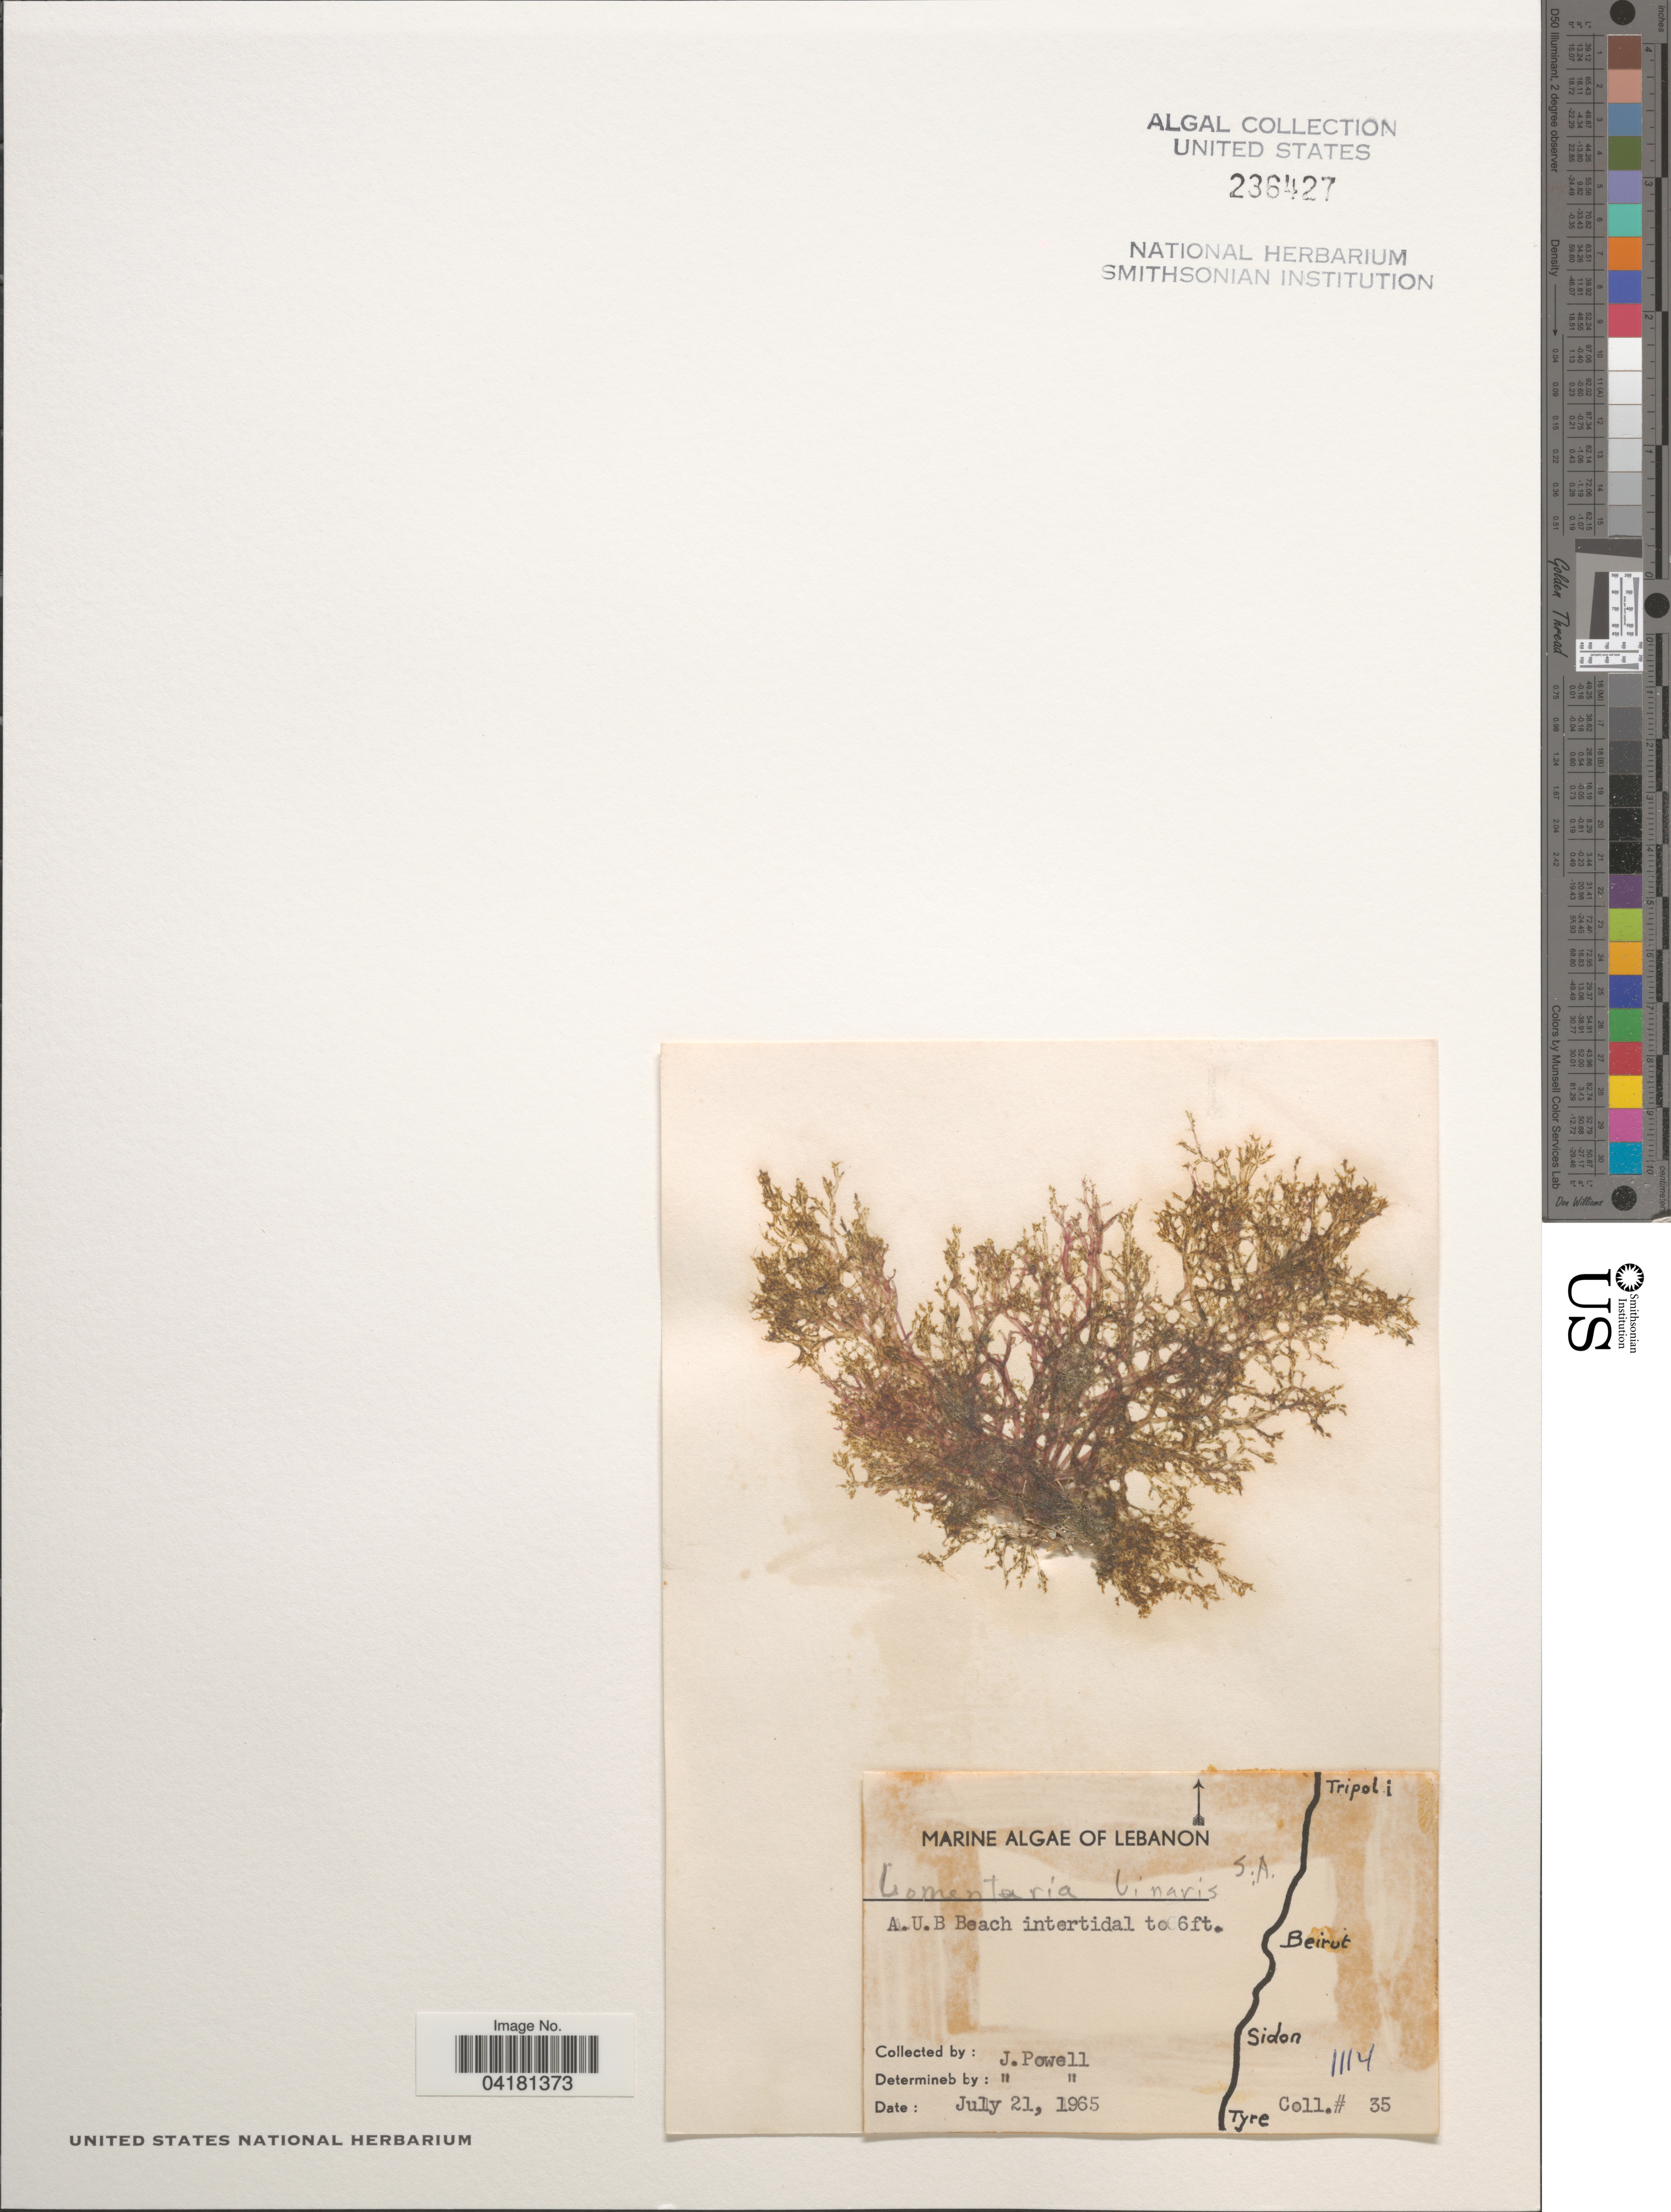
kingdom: Plantae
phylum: Rhodophyta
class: Florideophyceae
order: Rhodymeniales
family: Lomentariaceae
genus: Lomentaria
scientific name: Lomentaria articulata var. linearis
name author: Zanardini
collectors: J. Powell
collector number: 35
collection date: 1965-07-21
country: Lebanon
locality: A.U.B. Beach intertidal to 6ft.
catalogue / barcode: US 236427